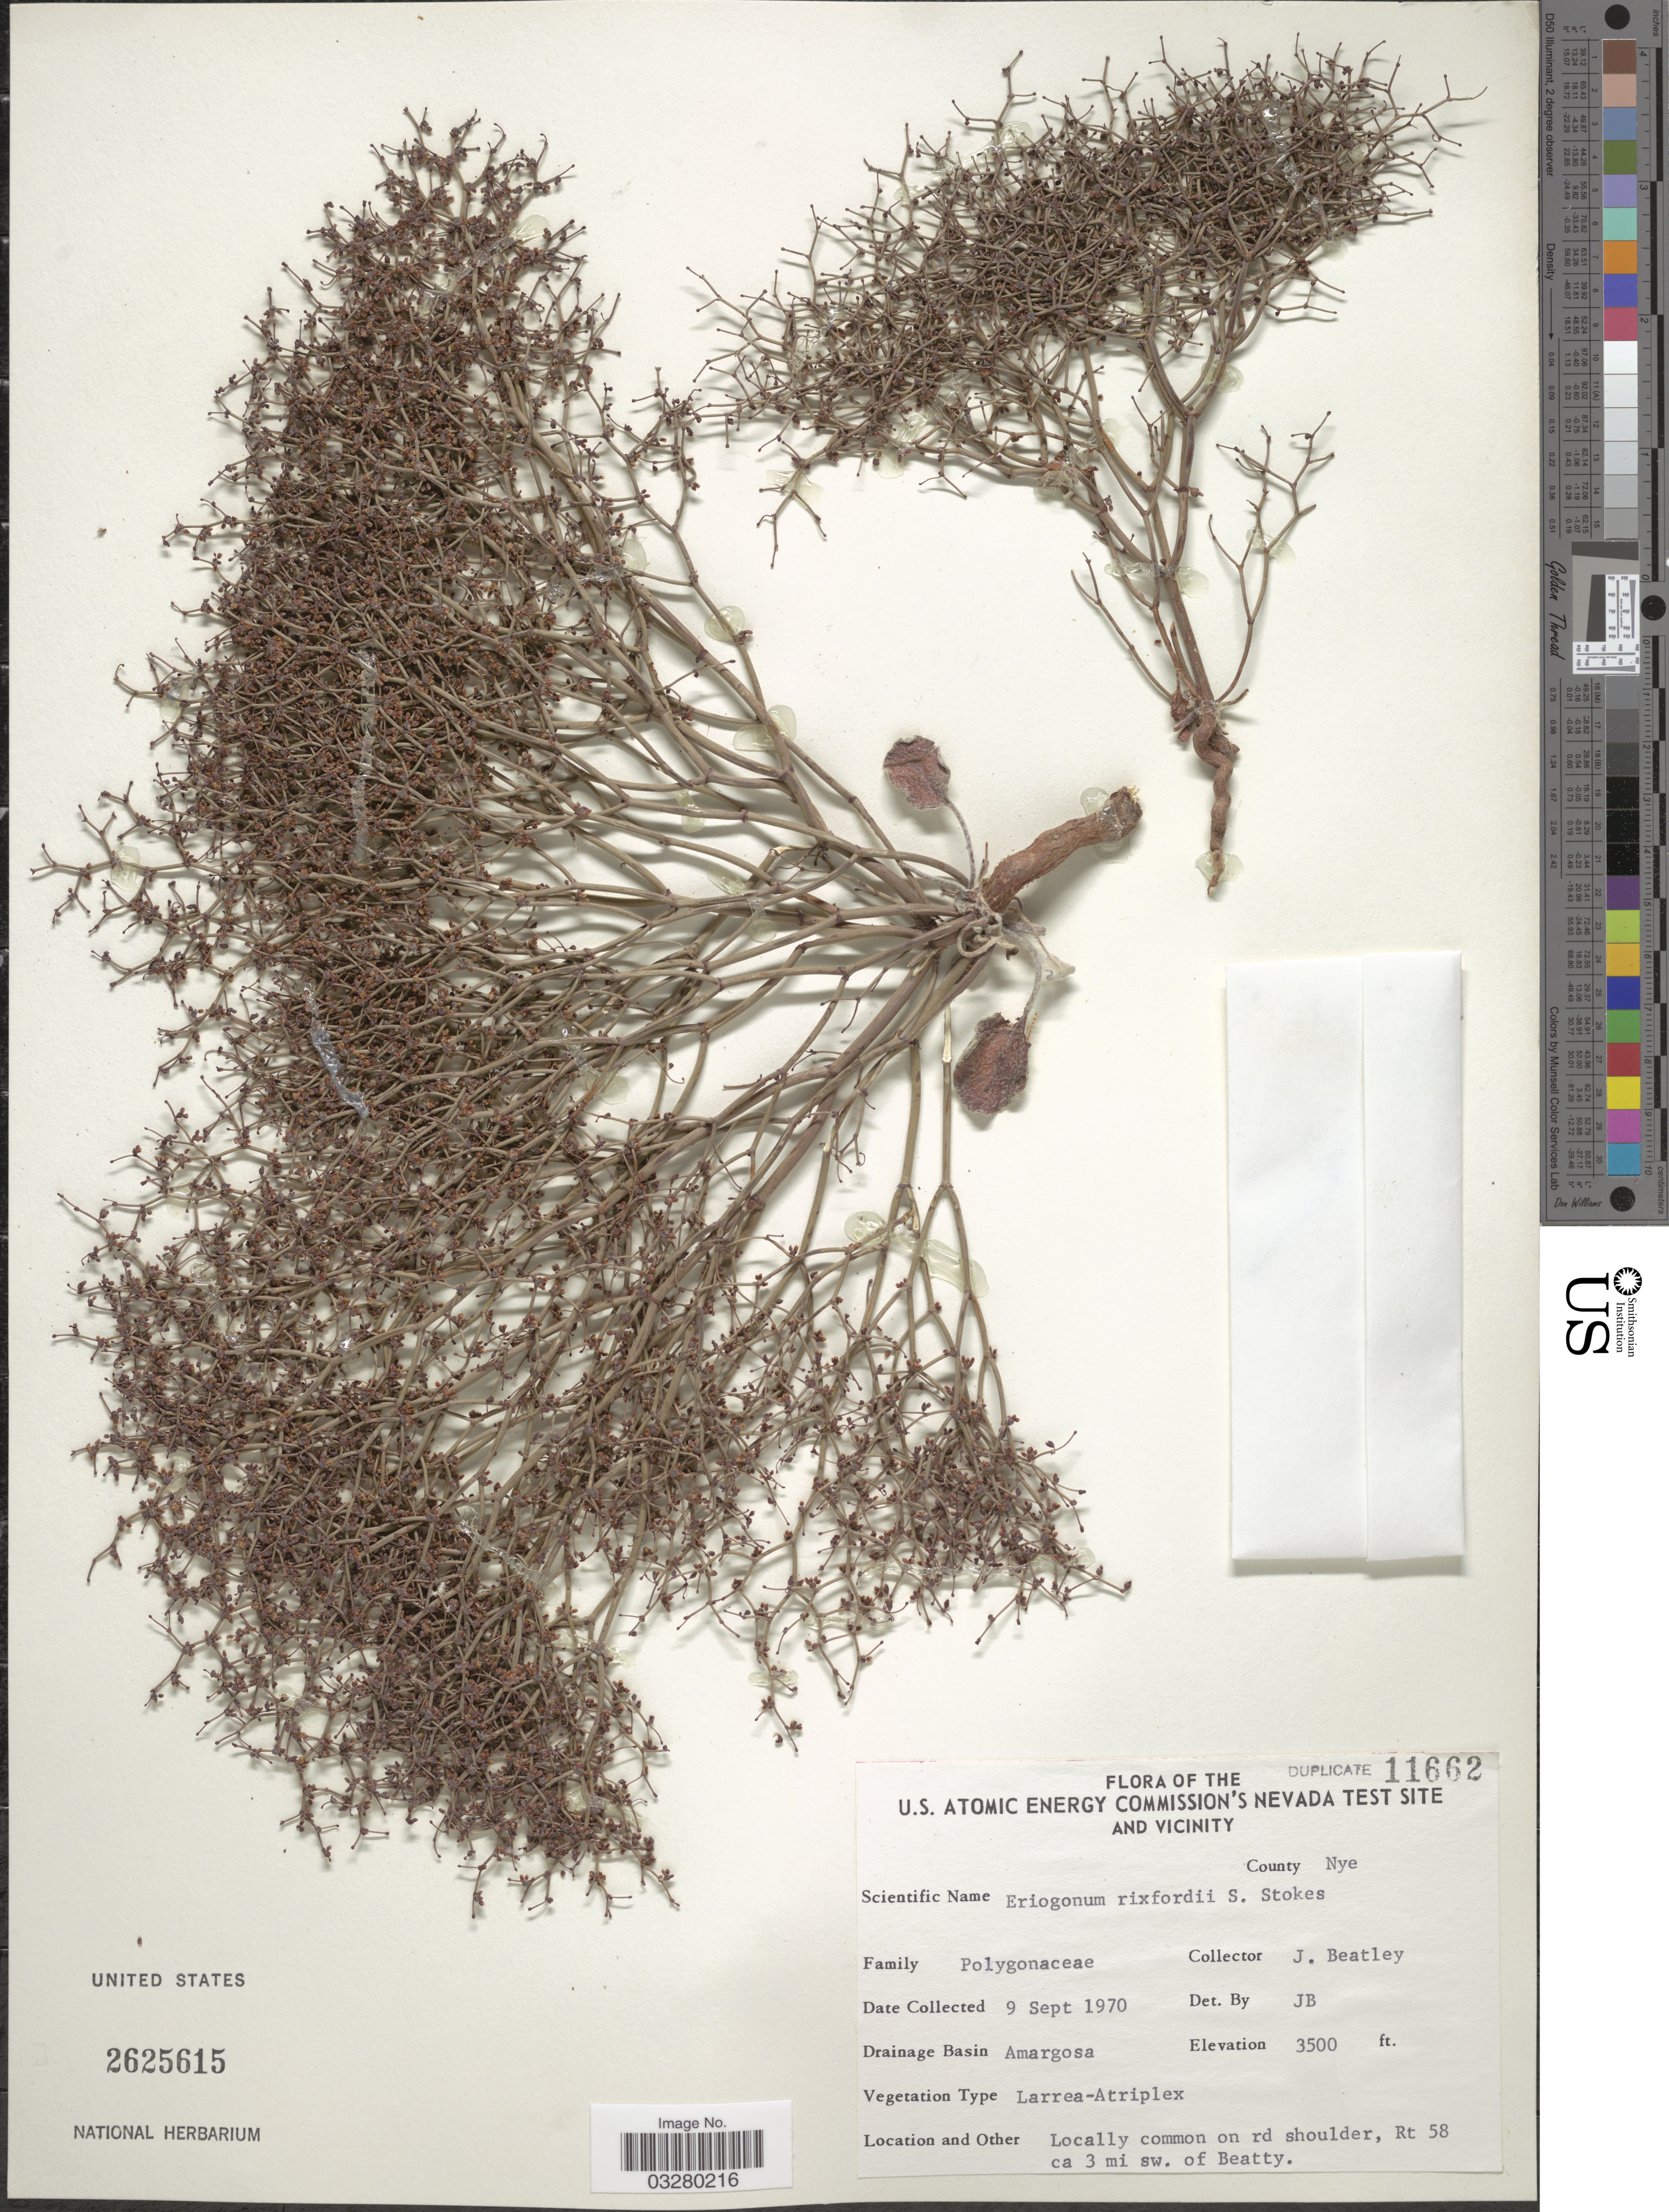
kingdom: Plantae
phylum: Tracheophyta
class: Magnoliopsida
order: Caryophyllales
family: Polygonaceae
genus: Eriogonum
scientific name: Eriogonum rixfordii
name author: S. Stokes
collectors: J. C. Beatley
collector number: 11662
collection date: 1970-09-09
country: United States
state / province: Nevada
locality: U.S. Atomic Energy Commission's Nevada Test Site and Vicinity. County Nye. Drainage Basin Amargosa. Common on rd shoulder, Rt 58 ca 3 mi sw. of Beatty.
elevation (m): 1067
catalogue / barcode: US 2625615